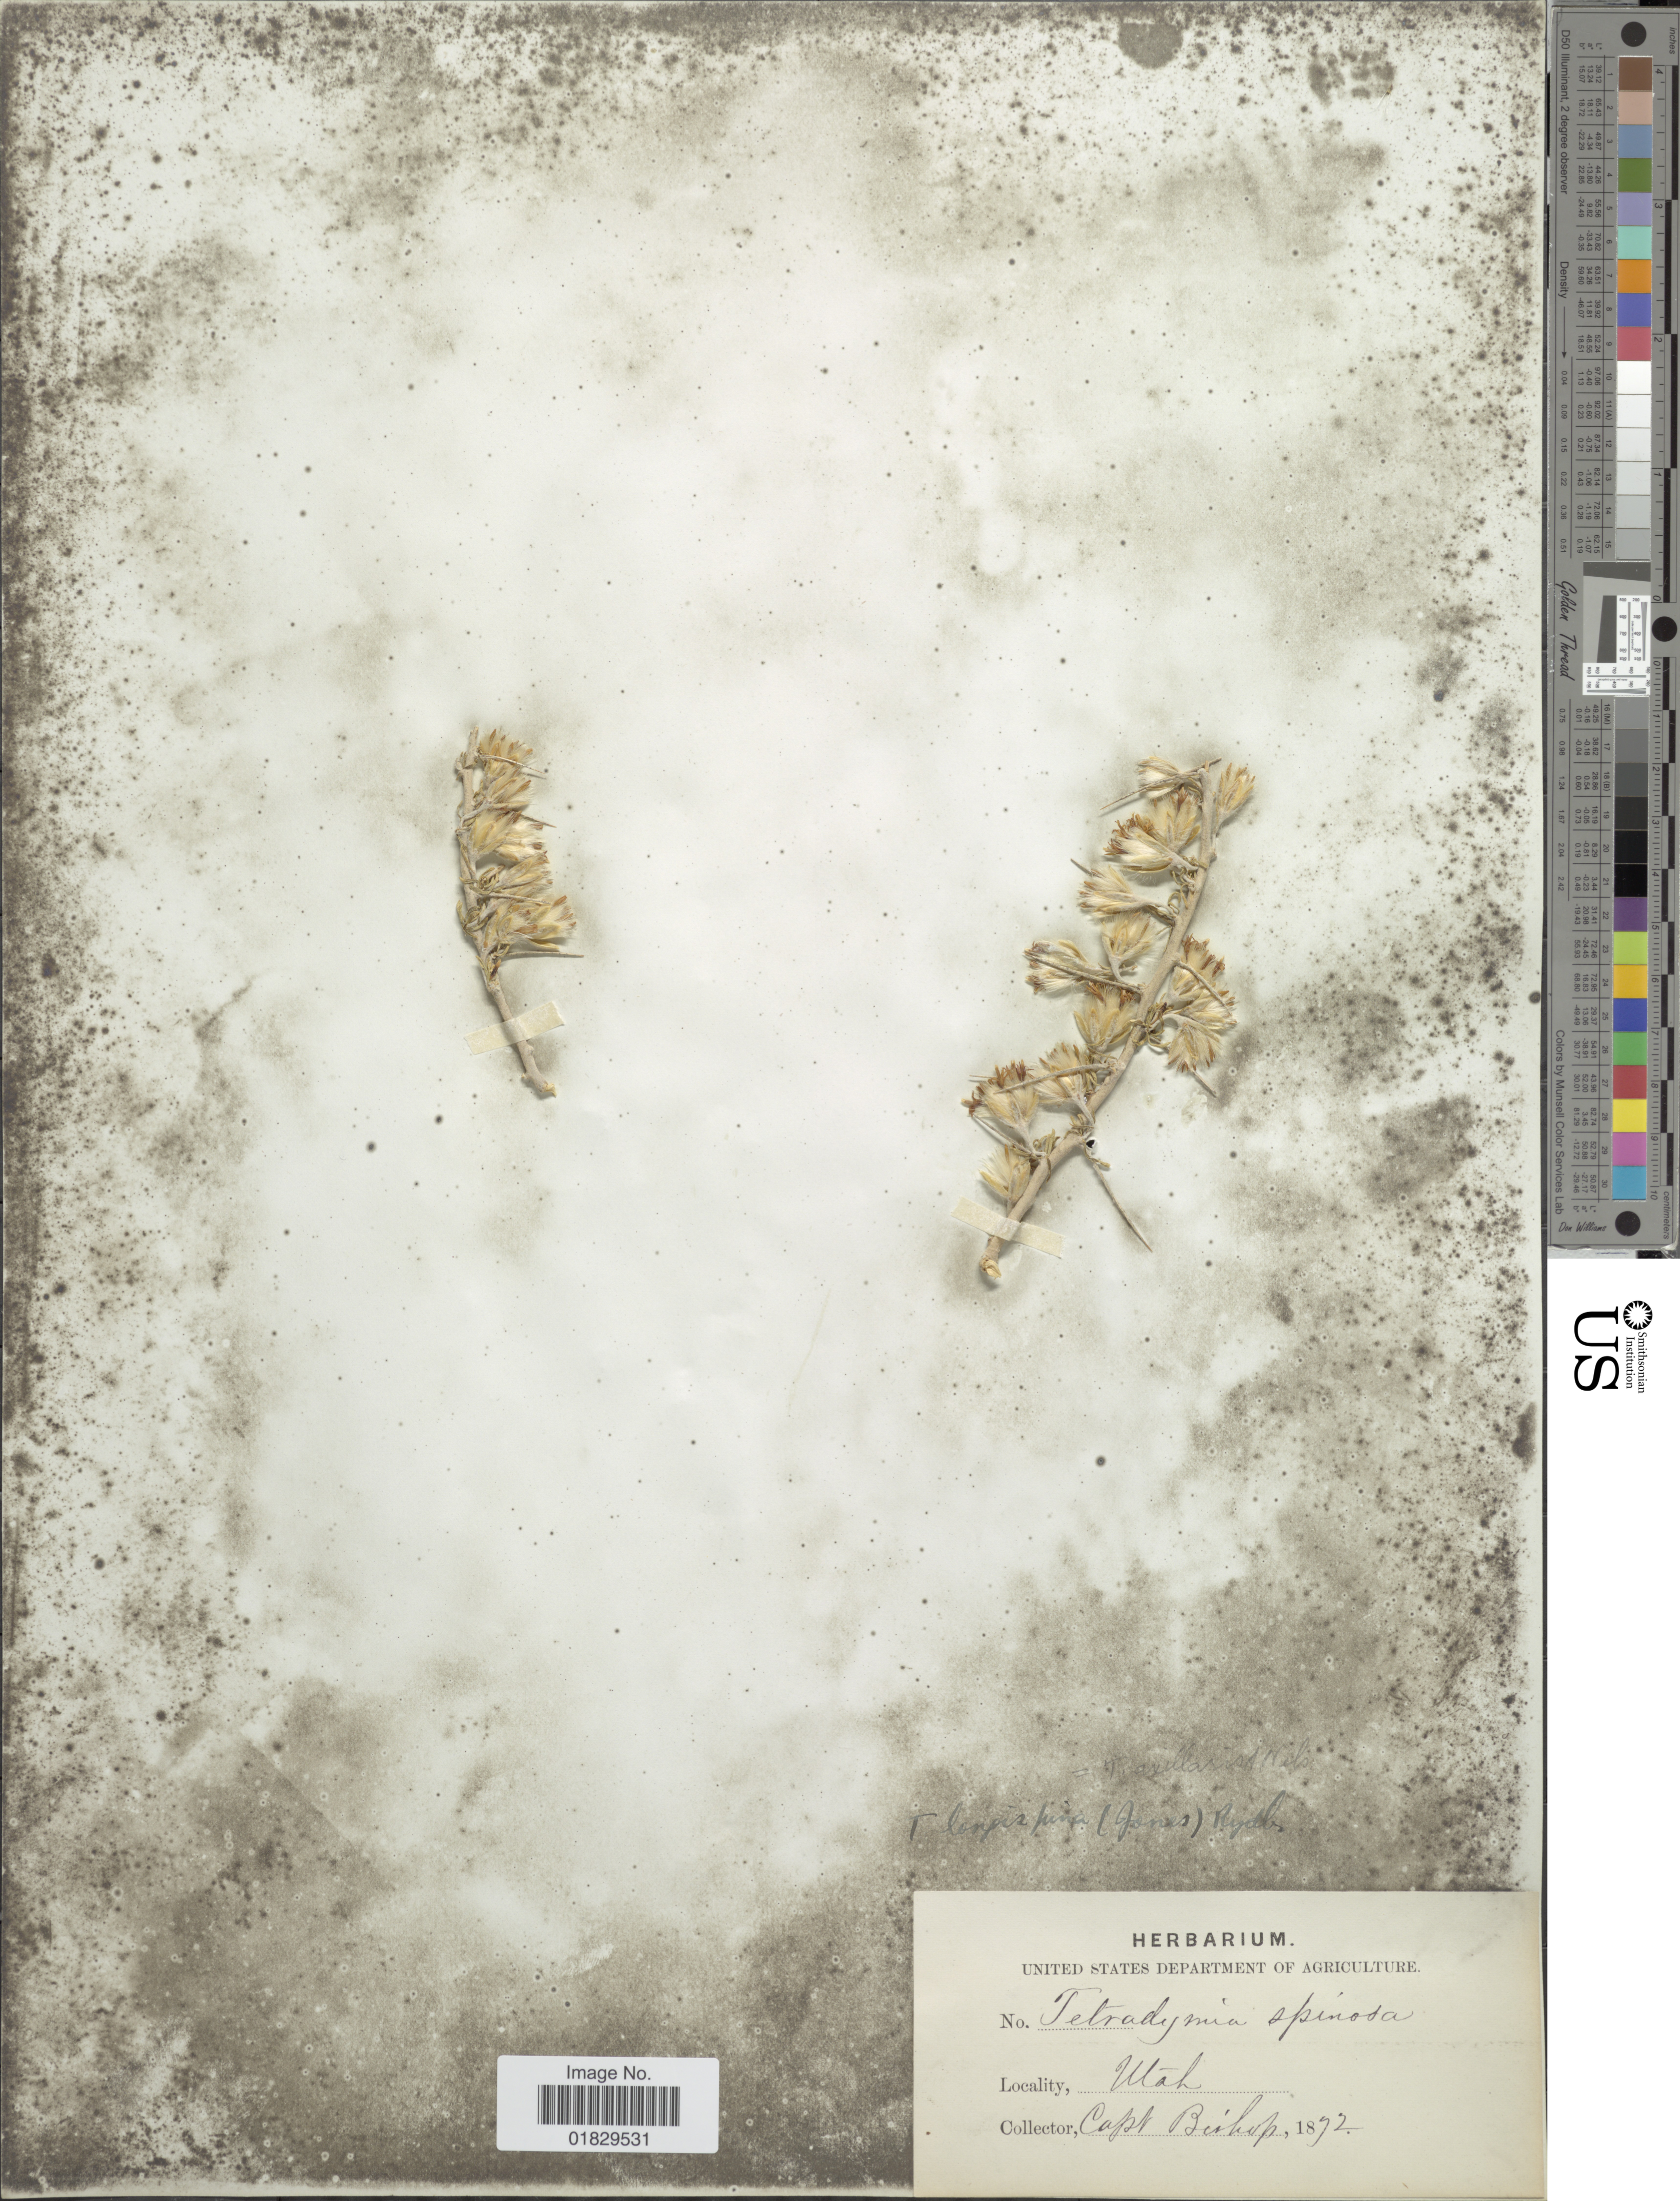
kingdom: Plantae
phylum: Tracheophyta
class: Magnoliopsida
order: Asterales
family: Asteraceae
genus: Tetradymia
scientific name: Tetradymia axillaris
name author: A. Nelson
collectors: -- Bishop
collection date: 1872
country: United States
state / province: Utah